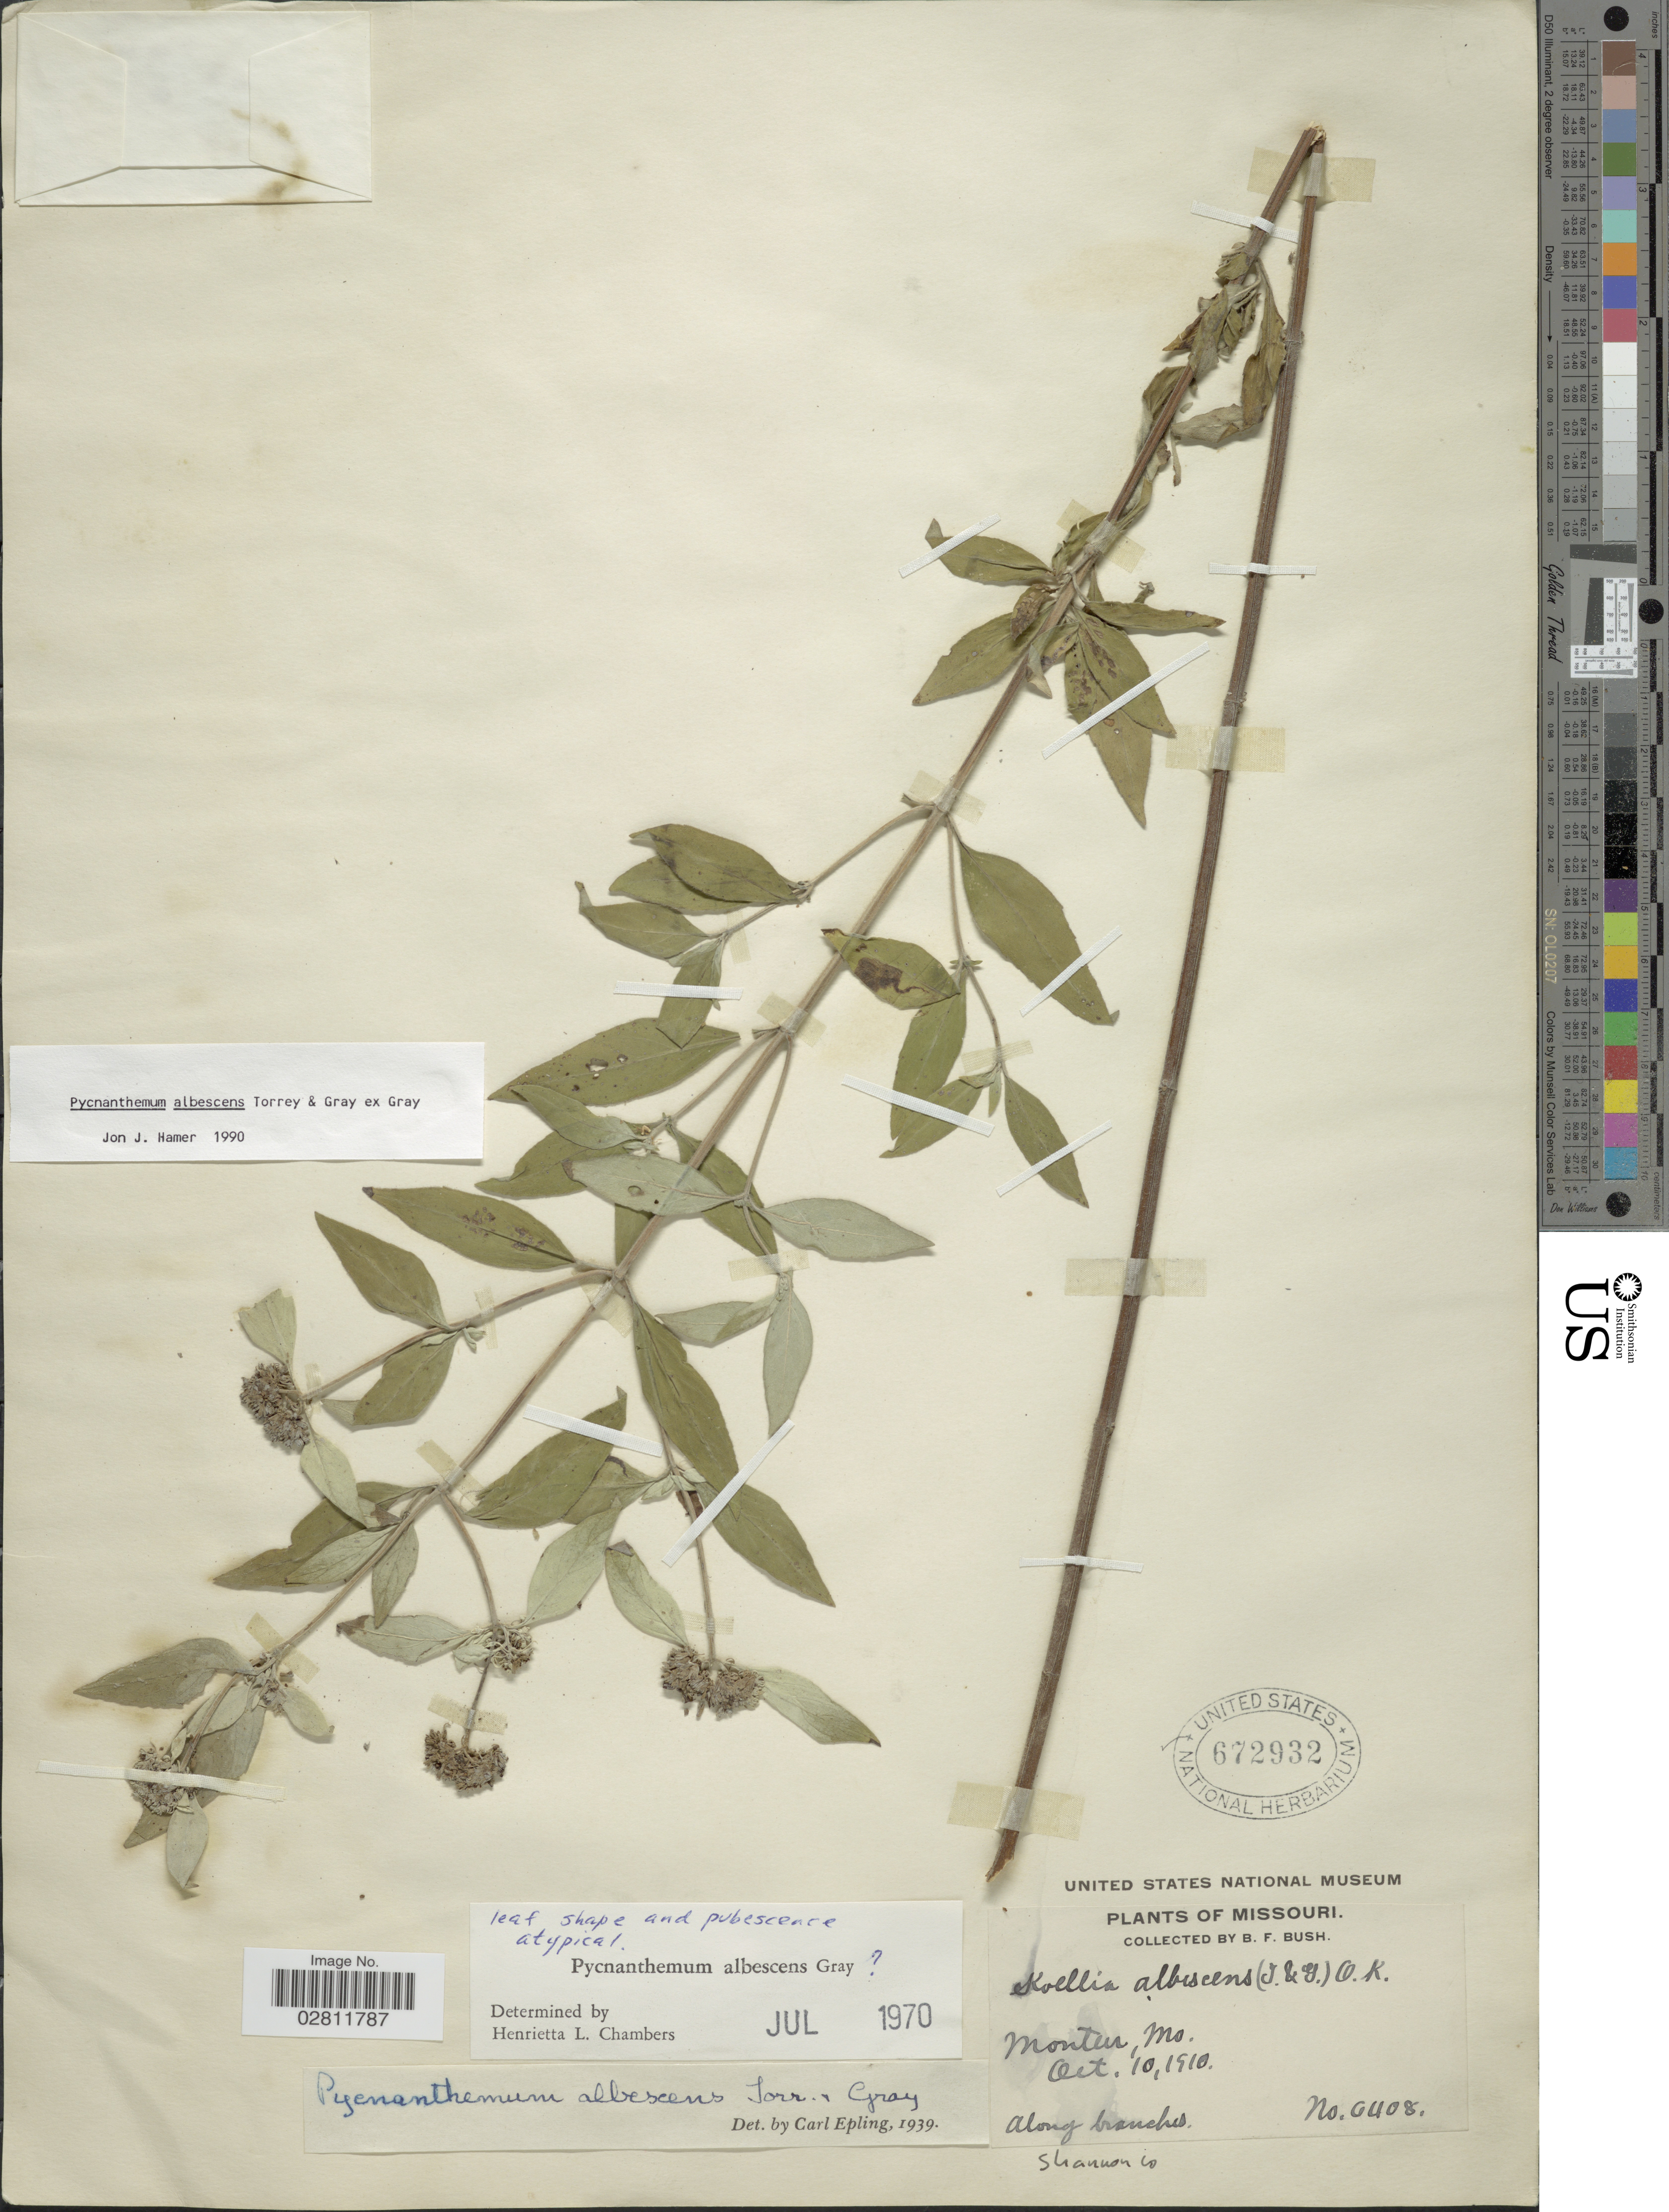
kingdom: Plantae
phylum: Tracheophyta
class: Magnoliopsida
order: Lamiales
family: Lamiaceae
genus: Pycnanthemum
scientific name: Pycnanthemum albescens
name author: Torr. & A. Gray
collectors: B. F. Bush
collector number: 0408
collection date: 1910-10-10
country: United States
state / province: Missouri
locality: Montur. Shannon Co.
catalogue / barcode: US 672932